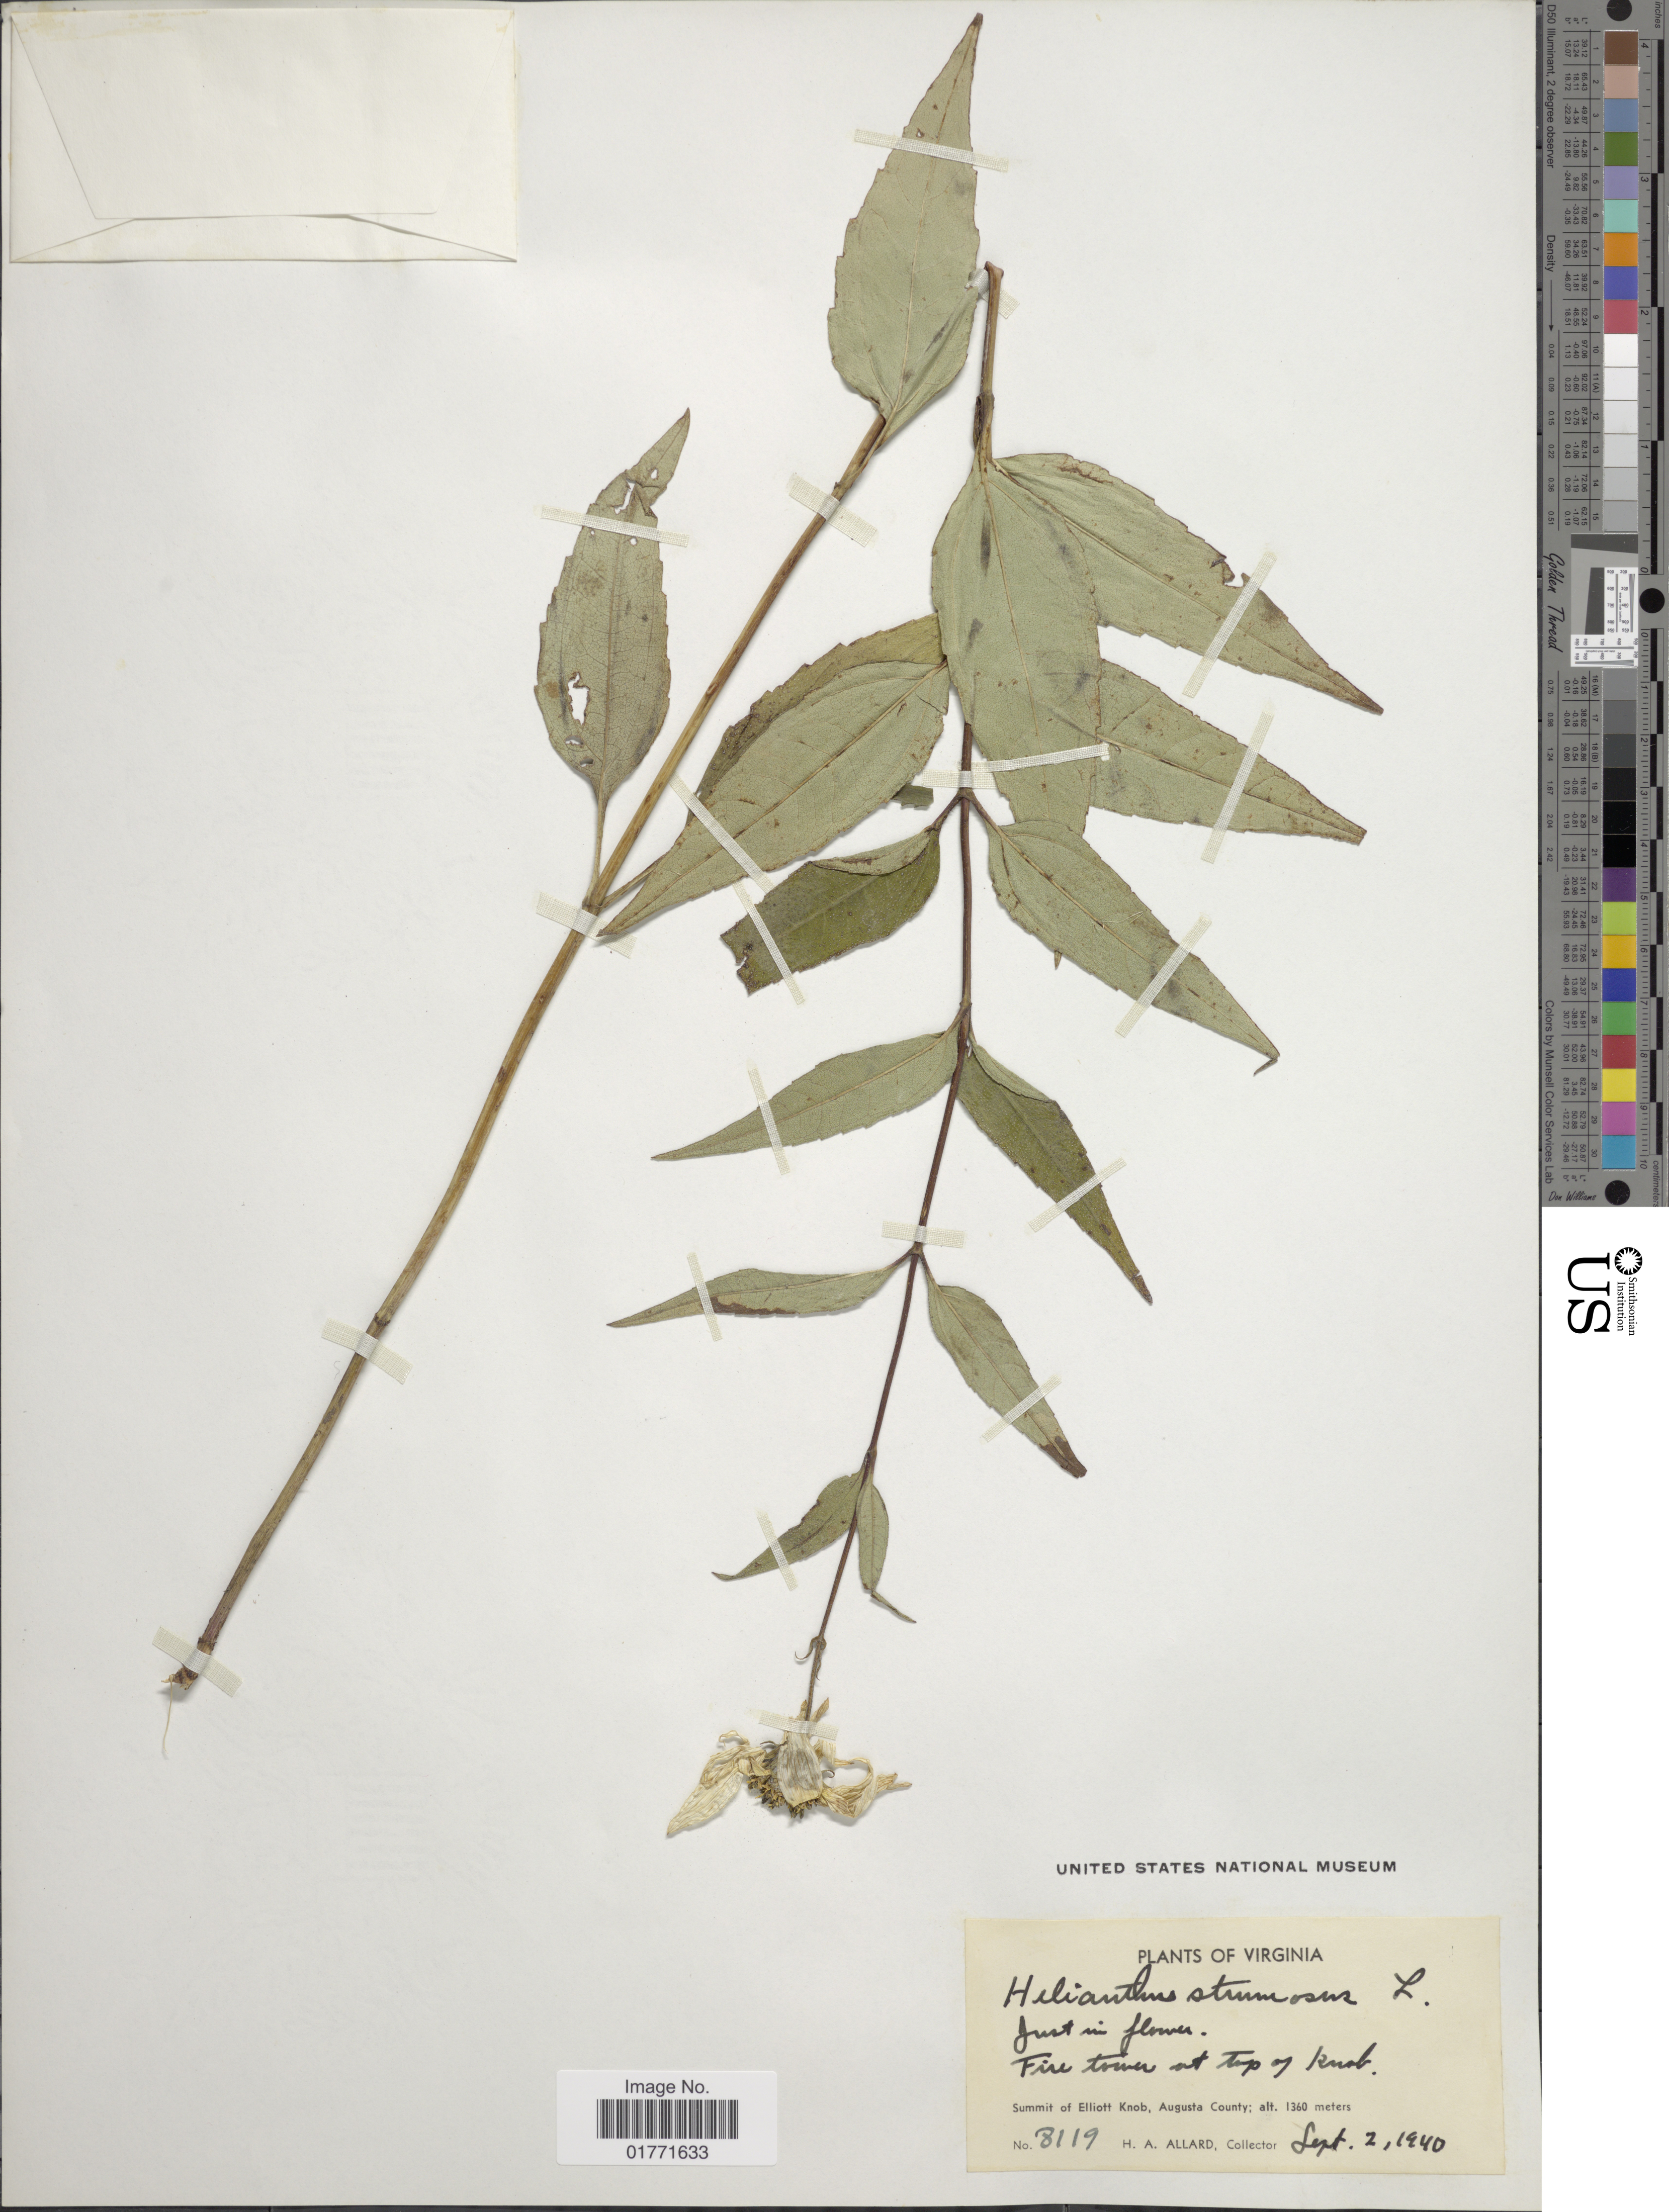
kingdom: Plantae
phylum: Tracheophyta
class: Magnoliopsida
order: Asterales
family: Asteraceae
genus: Helianthus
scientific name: Helianthus strumosus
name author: L.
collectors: H. A. Allard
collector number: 8119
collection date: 1940-09-02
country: United States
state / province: Virginia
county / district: Augusta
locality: Fire tower at top of Knob. Summit of Elliot Knob, Augusta County.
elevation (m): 1360